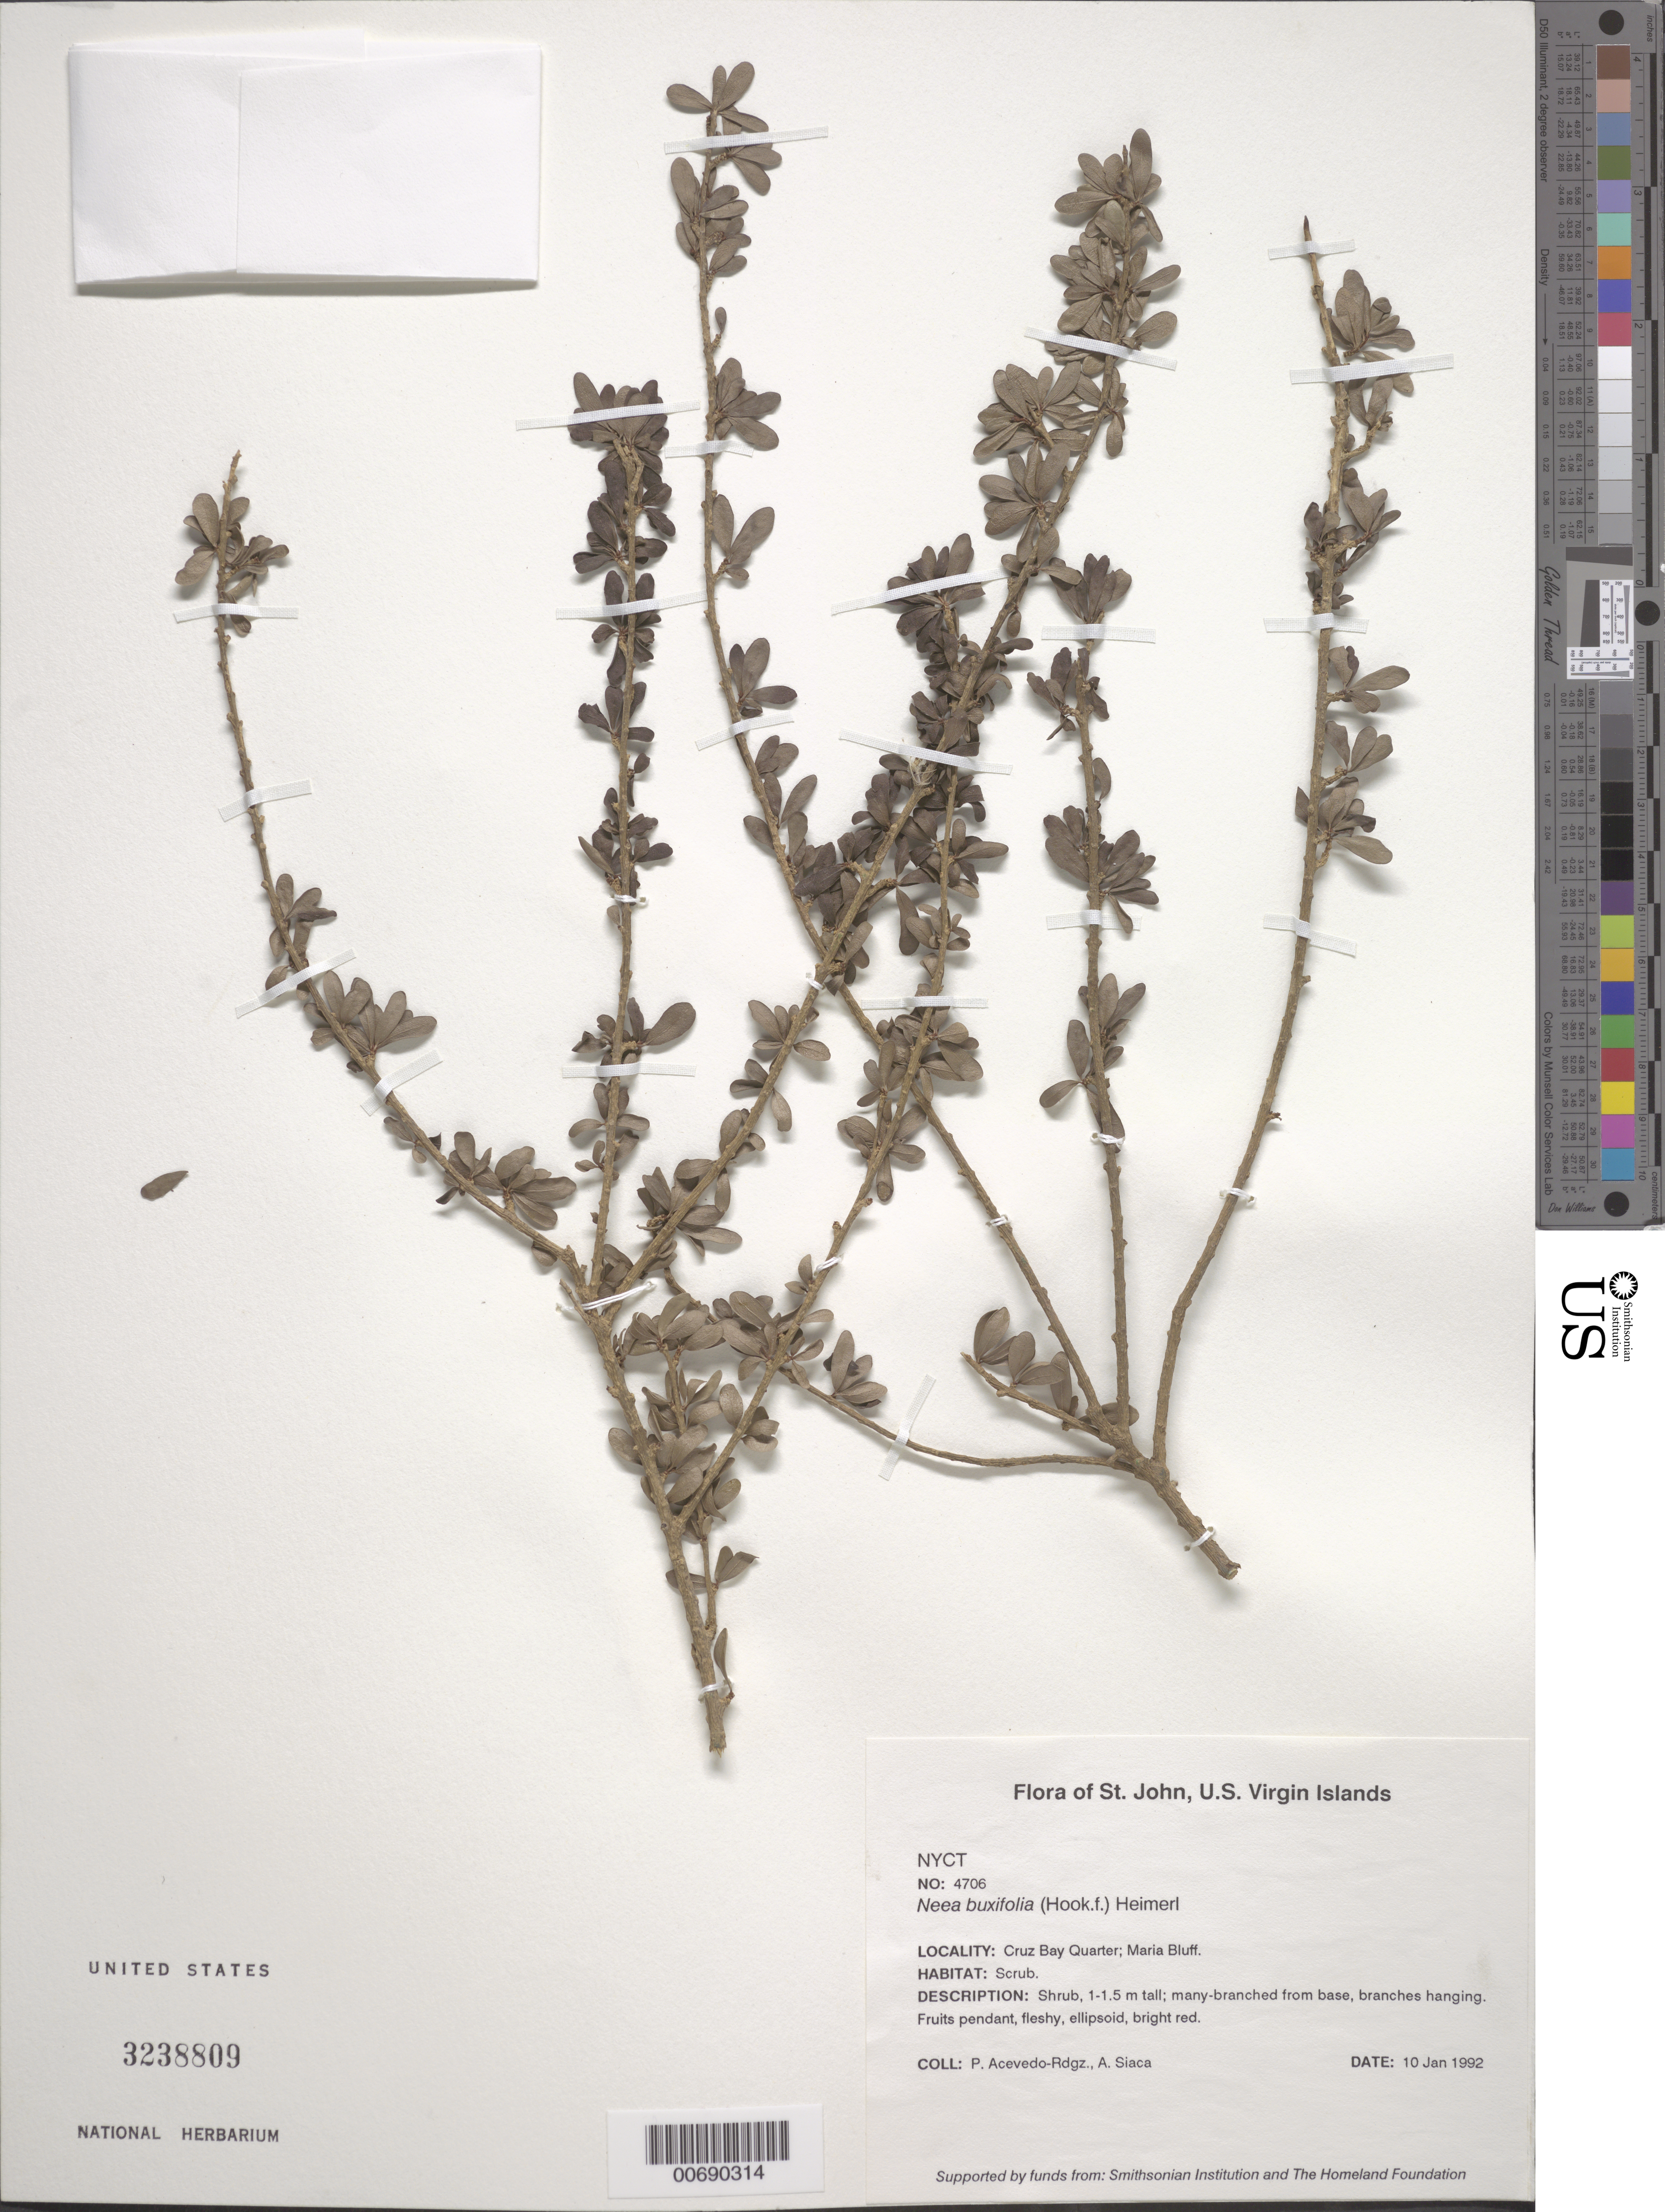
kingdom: Plantae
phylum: Tracheophyta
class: Magnoliopsida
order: Caryophyllales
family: Nyctaginaceae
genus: Neea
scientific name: Neea buxifolia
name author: (Hook. f.) Heimerl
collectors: P. Acevedo-Rodr. & A. Siaca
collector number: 4706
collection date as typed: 10 Jan 1992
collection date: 1992-01-10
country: U.S. Virgin Islands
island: St. John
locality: Cruz Bay Quarter; Maria Bluff.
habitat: Scrub.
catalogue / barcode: US 3238809